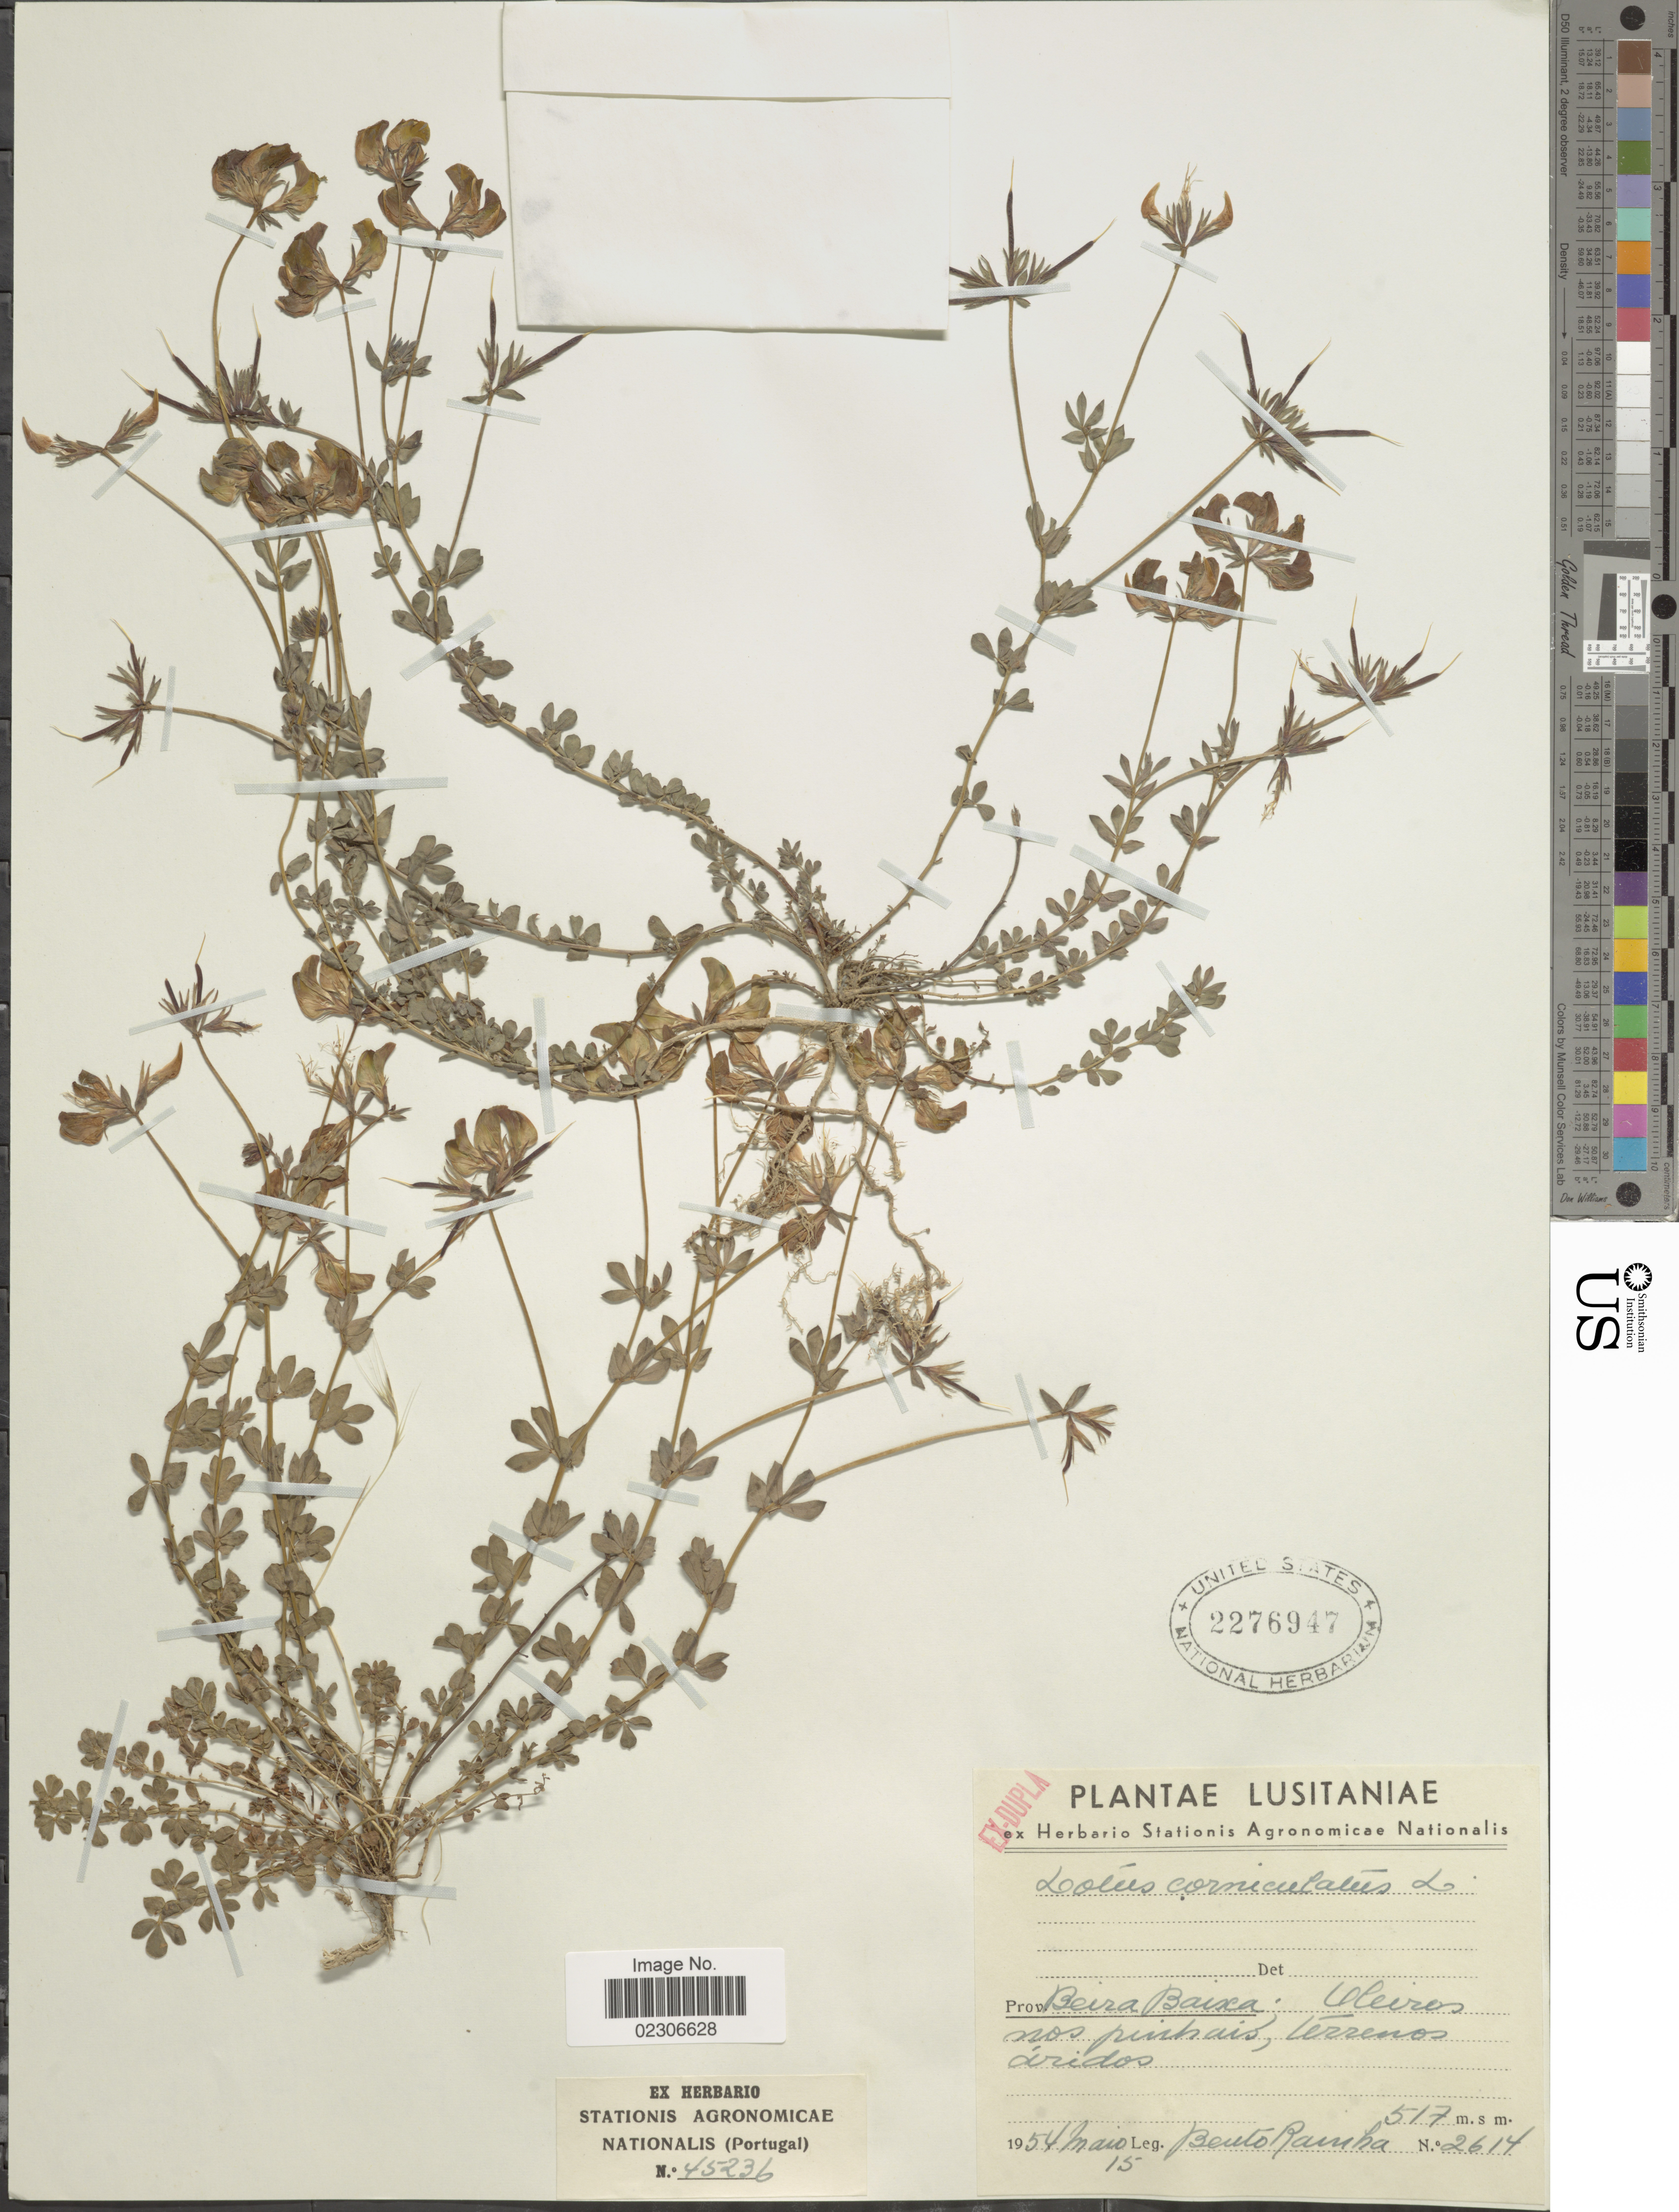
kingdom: Plantae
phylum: Tracheophyta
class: Magnoliopsida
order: Fabales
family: Fabaceae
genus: Lotus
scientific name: Lotus corniculatus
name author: L.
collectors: B. Rainha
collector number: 2614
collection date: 1954-05-15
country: Portugal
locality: Lusitaniae. Prov. Beira Baixa, Uleiros [interpreted] nos pinhais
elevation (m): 517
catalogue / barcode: US 2276947